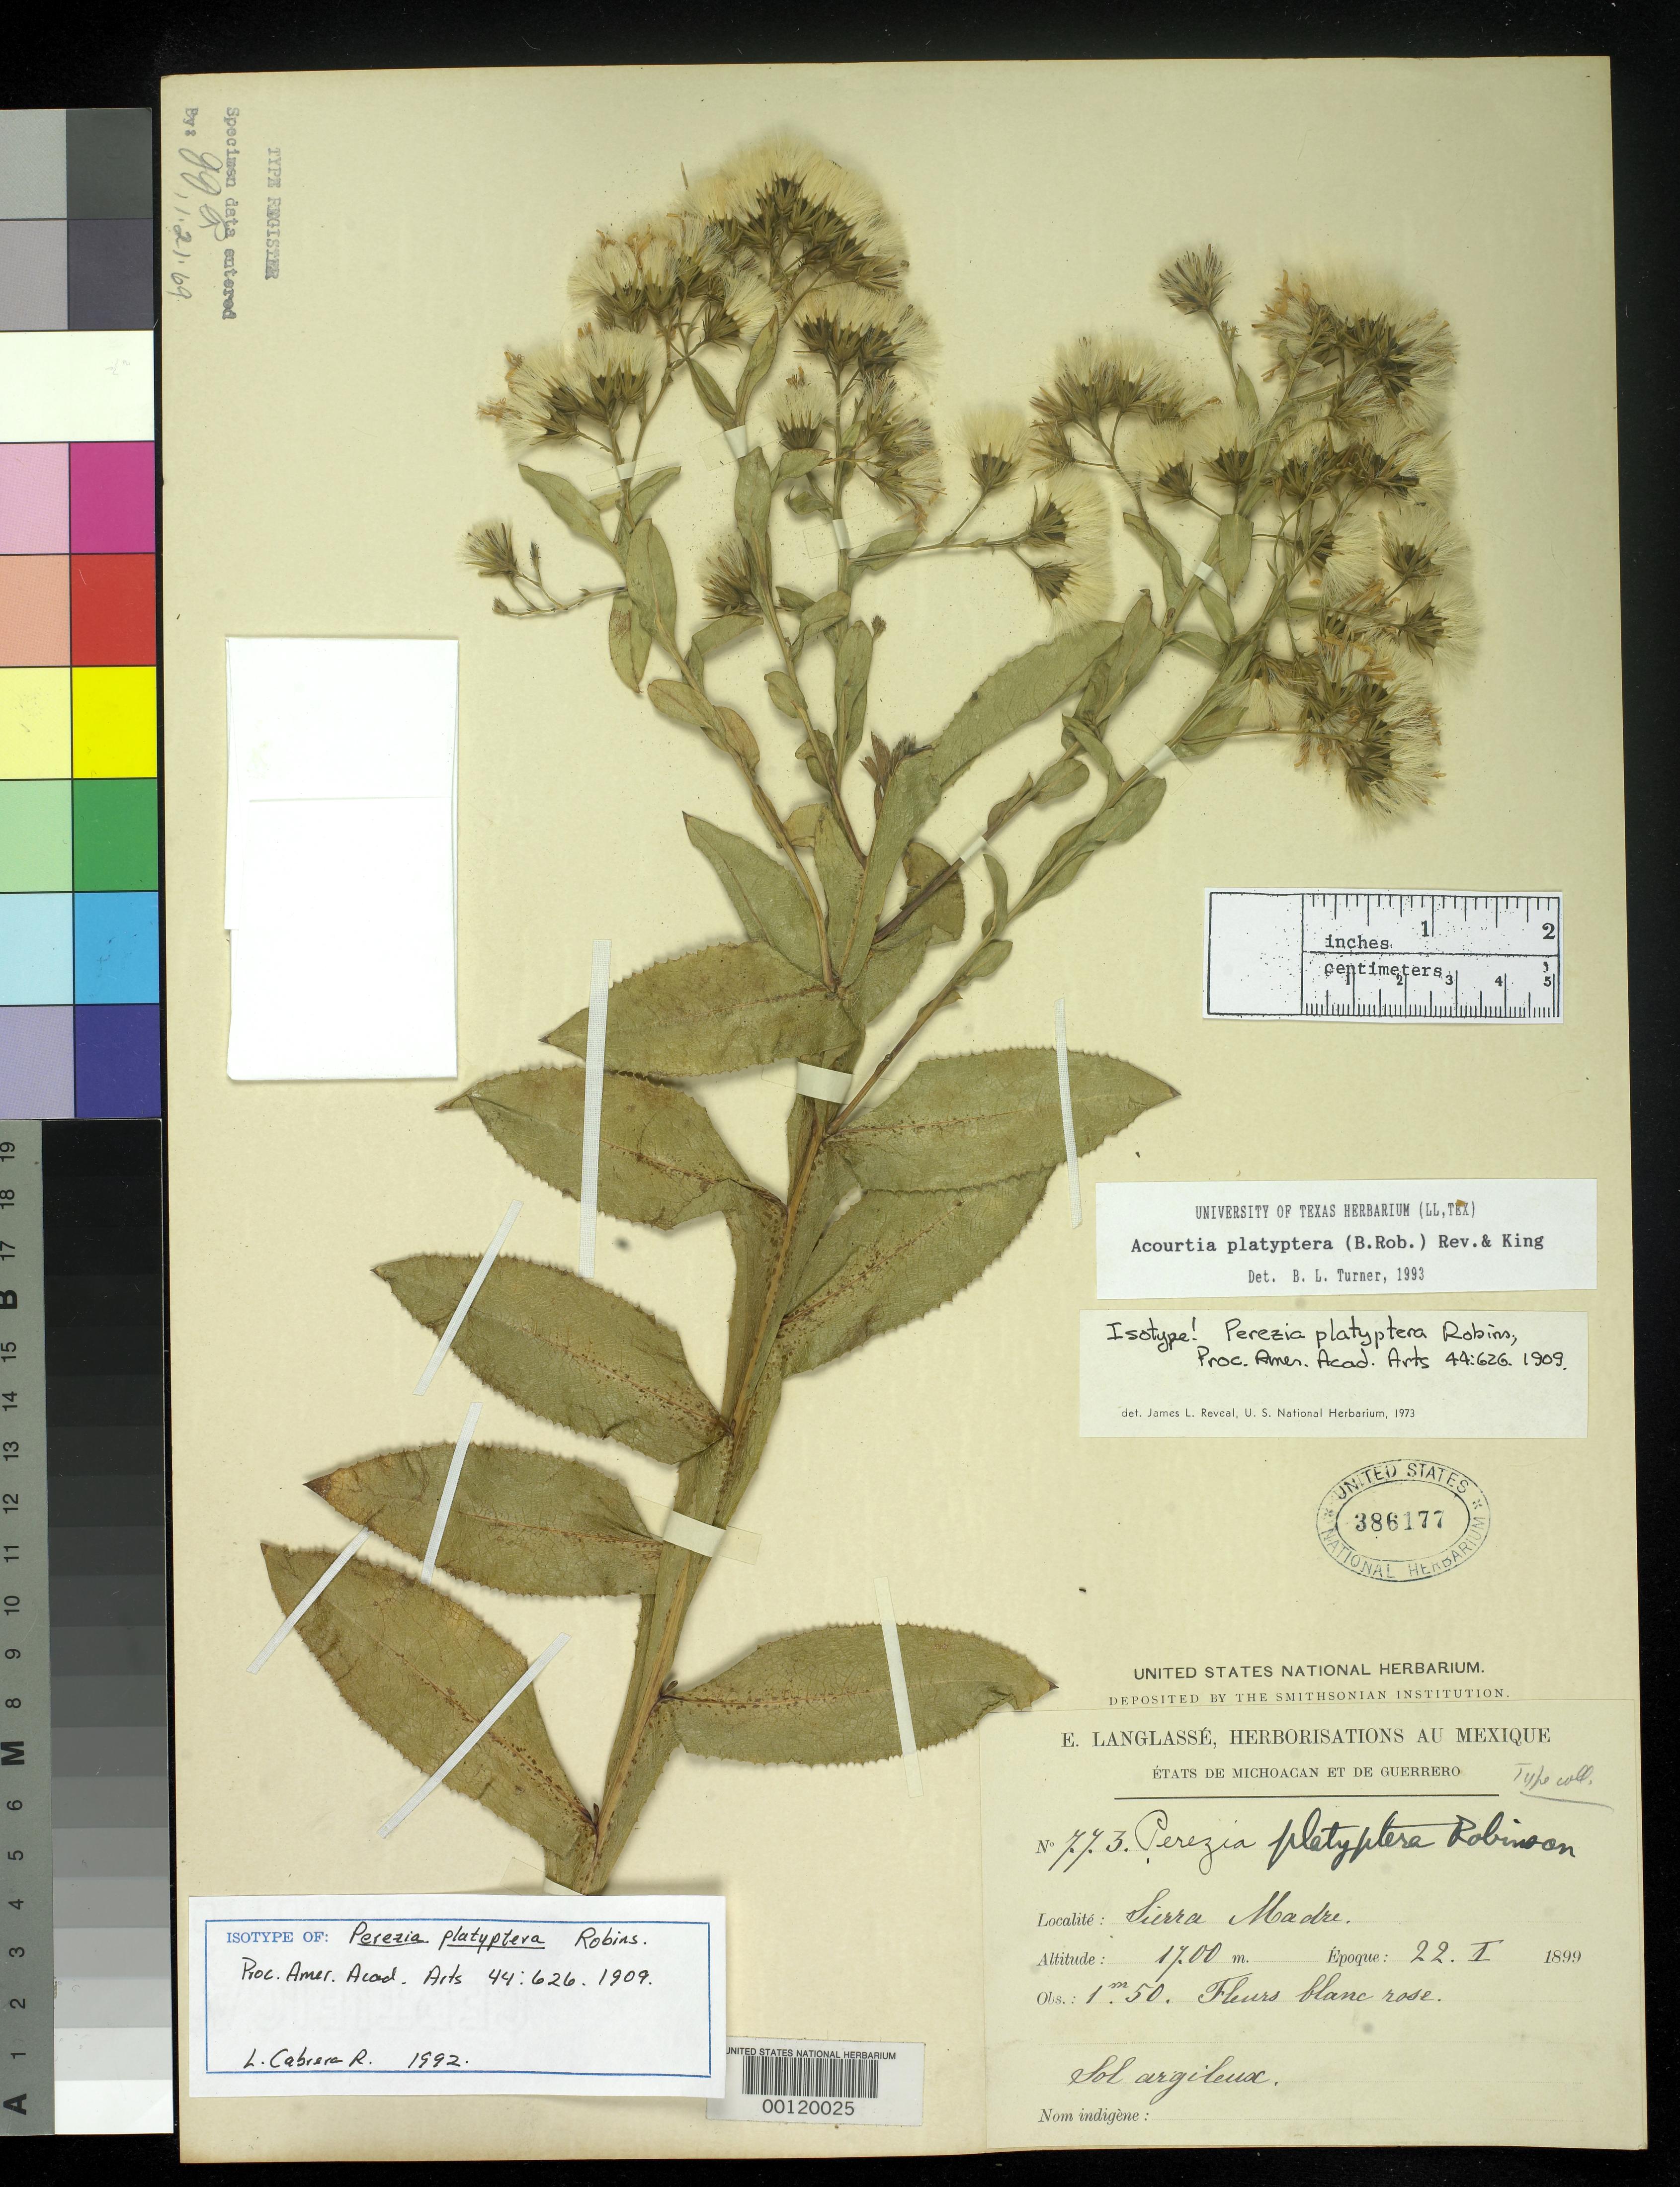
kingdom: Plantae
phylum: Tracheophyta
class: Magnoliopsida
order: Asterales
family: Asteraceae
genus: Perezia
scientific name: Perezia platyptera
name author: B.L. Rob.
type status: Isotype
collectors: E. Langlassé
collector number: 773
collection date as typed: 22 Jan 1899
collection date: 1899-01-22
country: Mexico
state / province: Guerrero / Michoacán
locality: Sierra Madre Mountains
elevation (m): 1700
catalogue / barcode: US 386177